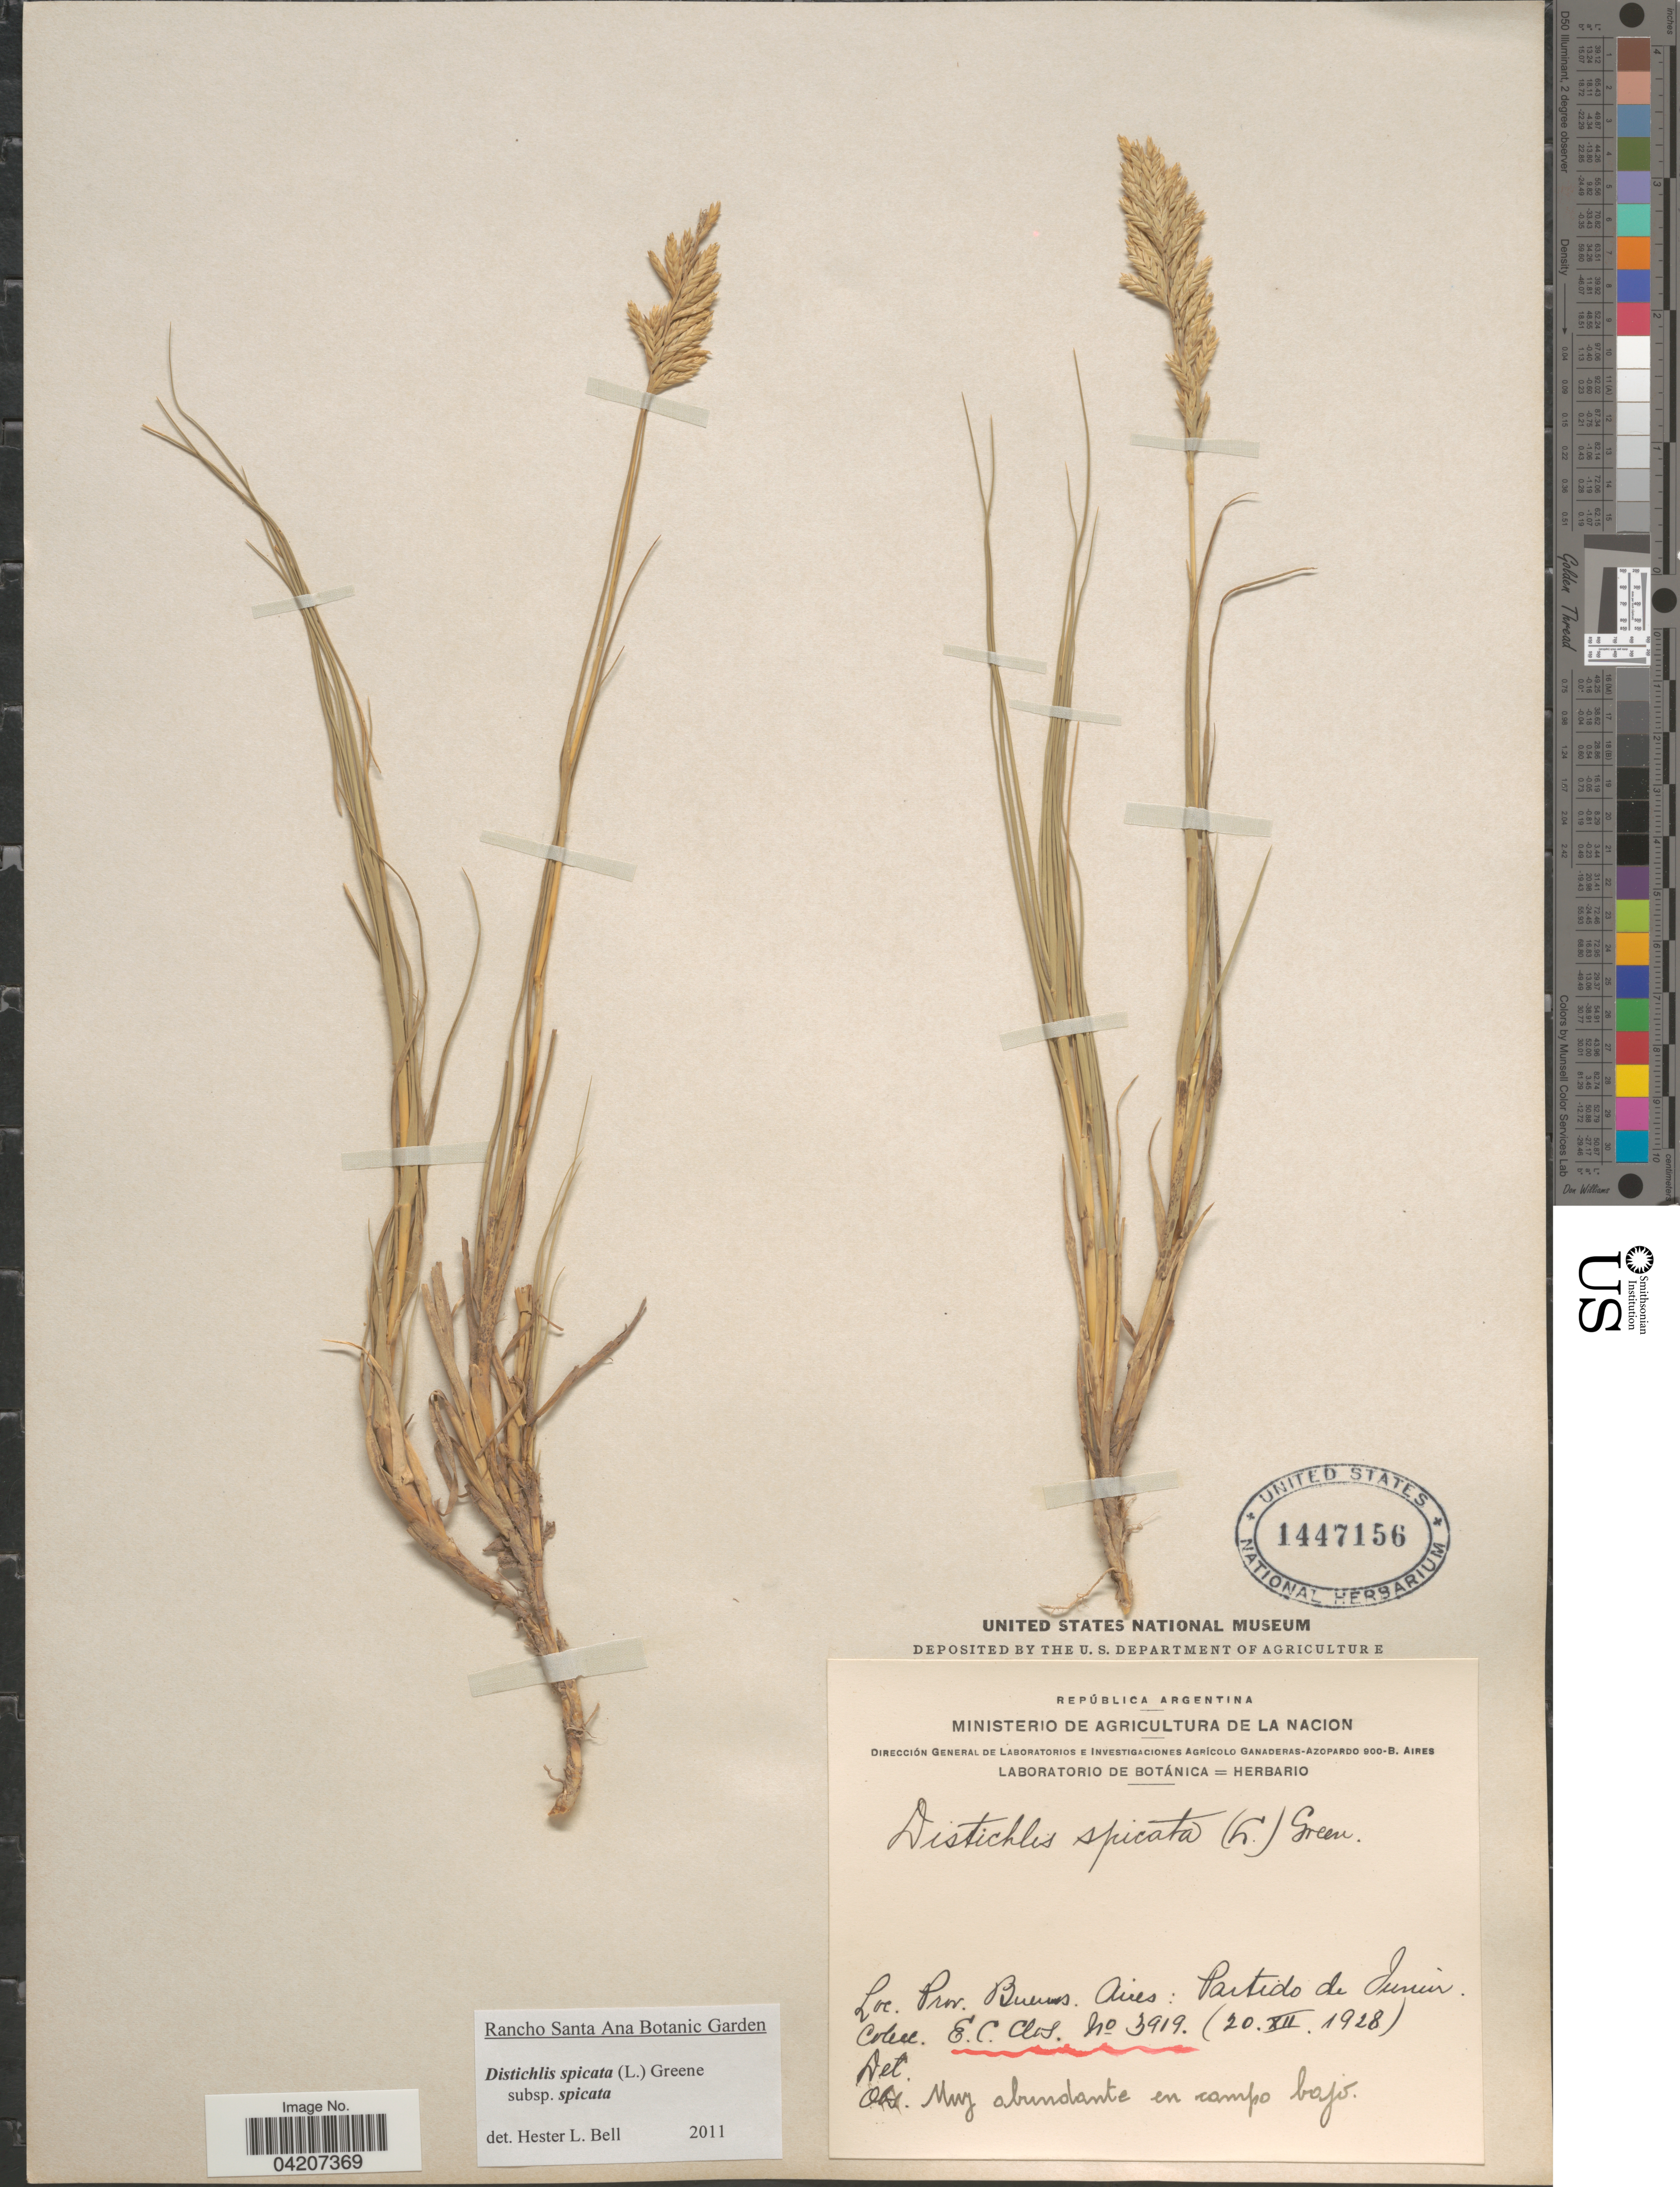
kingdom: Plantae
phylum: Tracheophyta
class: Liliopsida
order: Poales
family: Poaceae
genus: Distichlis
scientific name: Distichlis spicata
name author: (L.) Greene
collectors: E. Clos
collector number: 3919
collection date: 1928-12-20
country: Argentina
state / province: Buenos Aires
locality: Partido de Junin.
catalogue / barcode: US 1447156